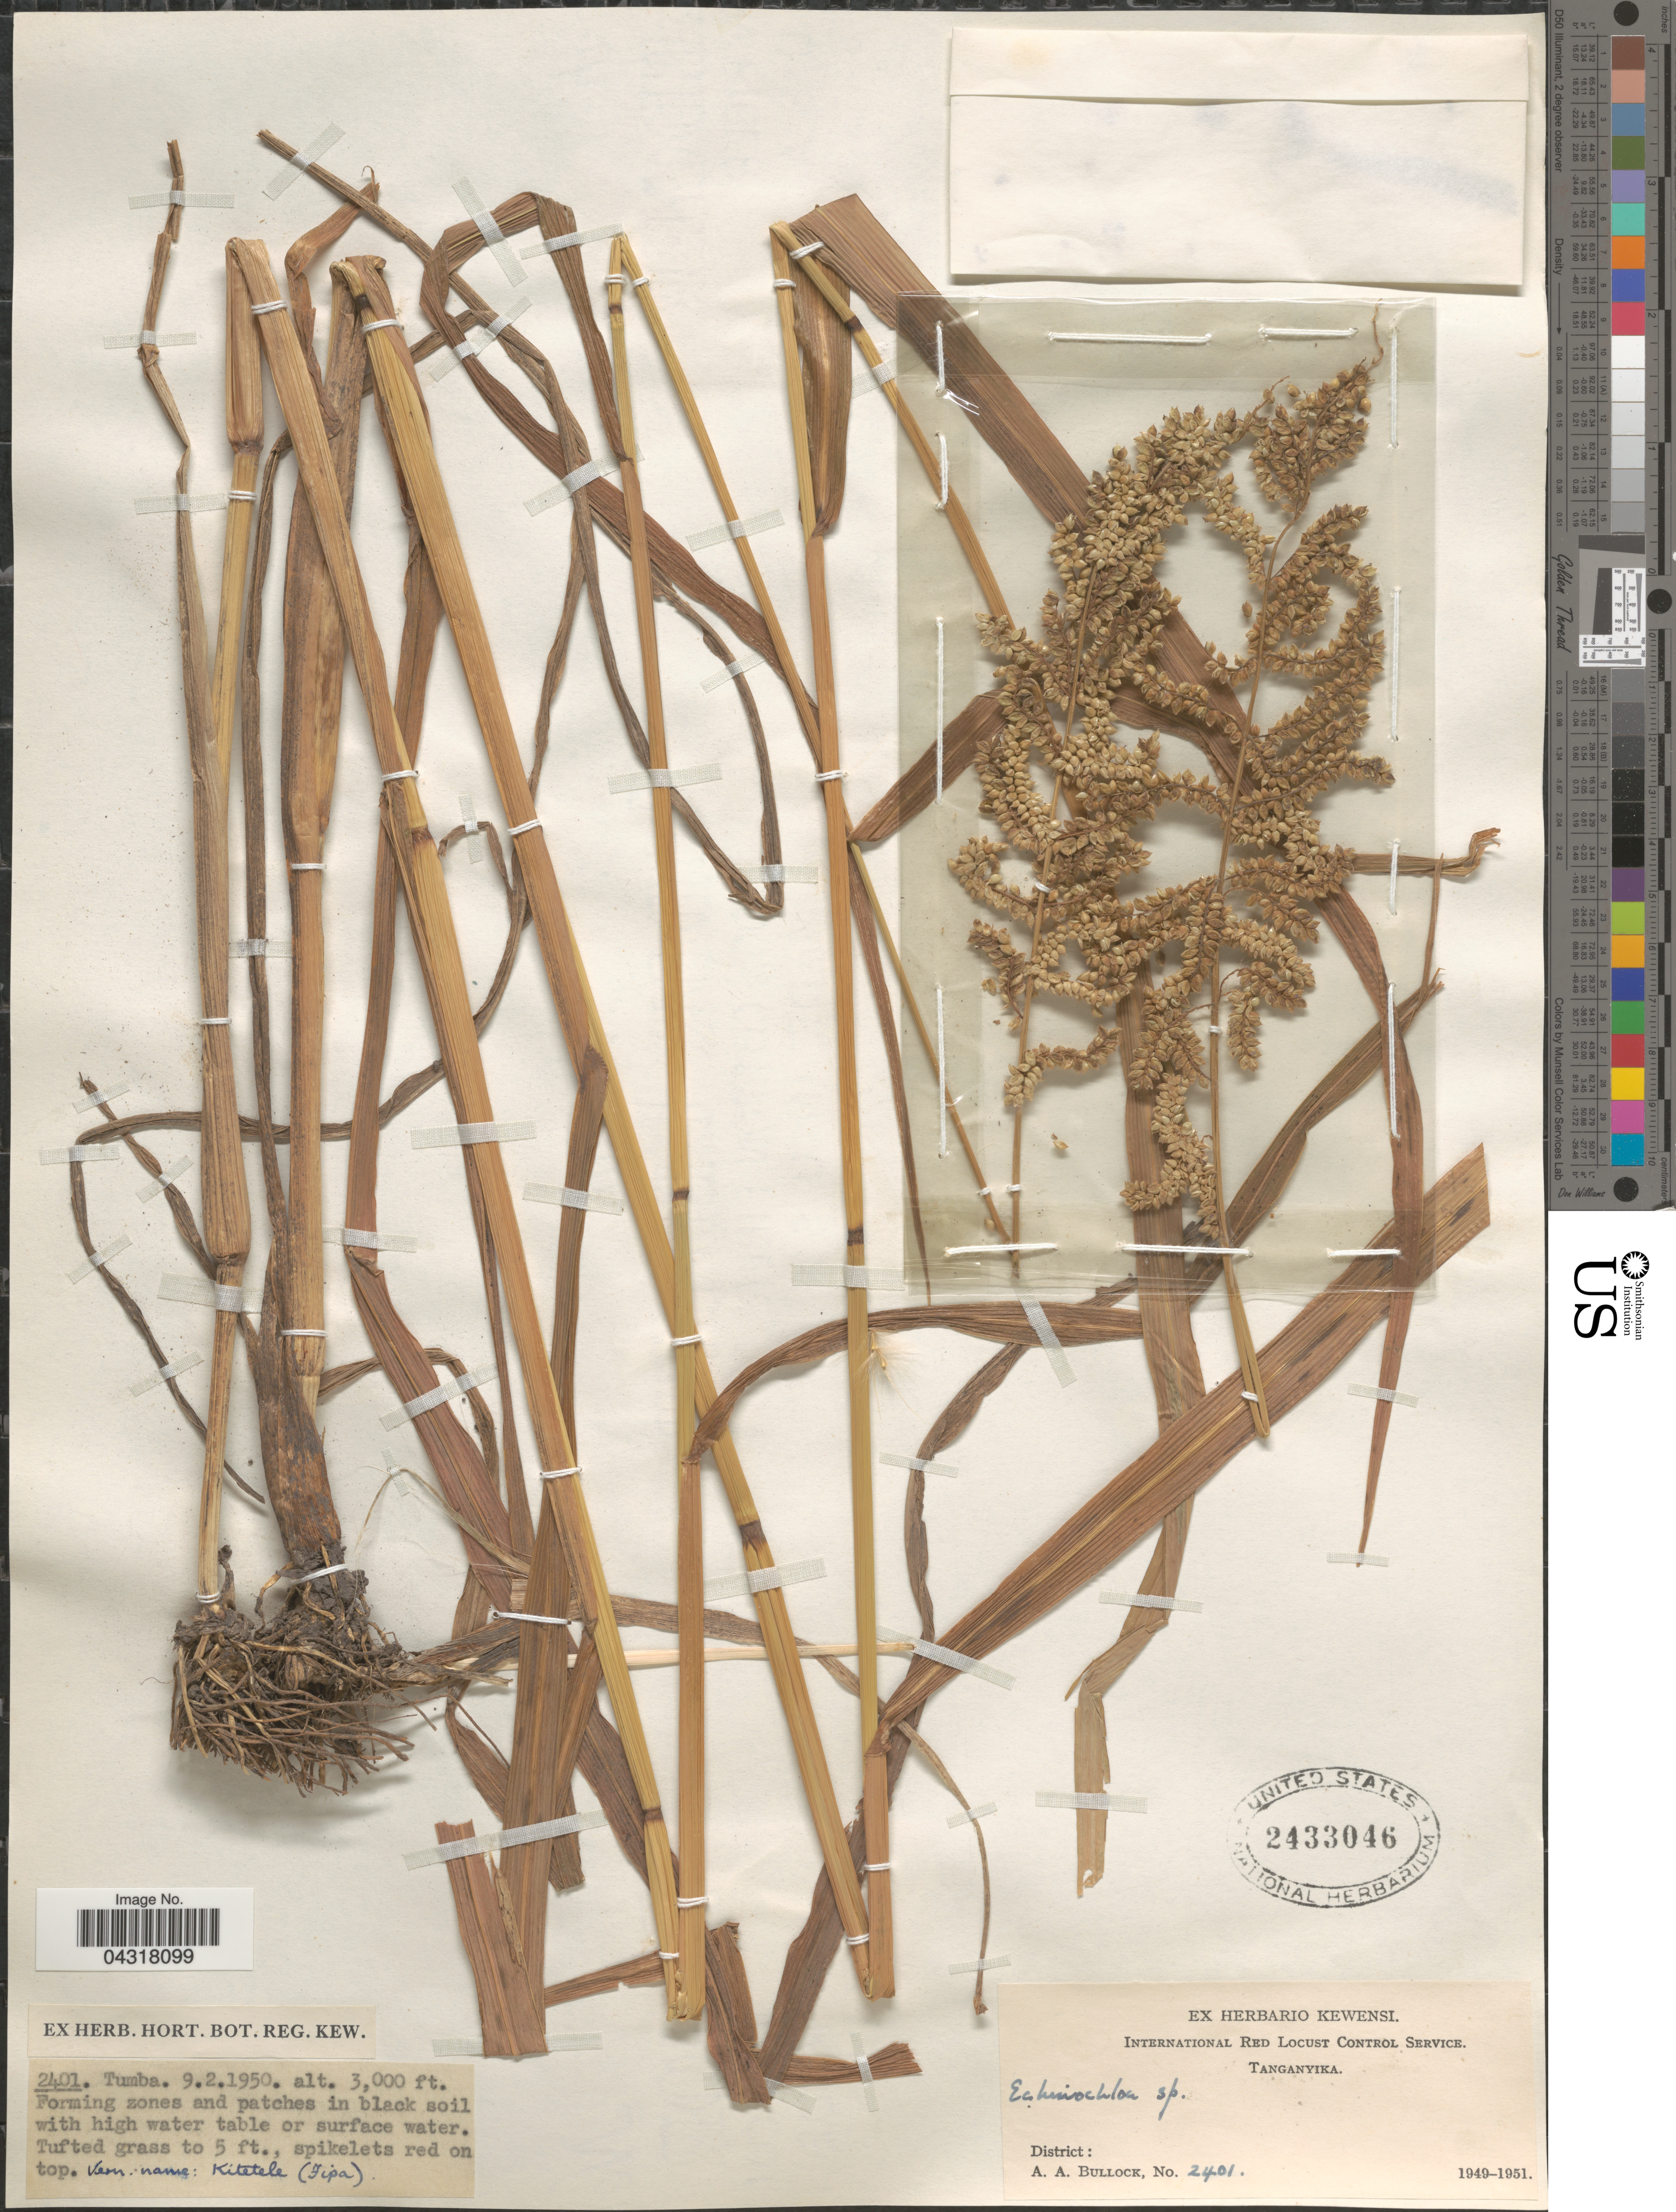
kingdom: Plantae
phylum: Tracheophyta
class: Liliopsida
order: Poales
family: Poaceae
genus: Echinochloa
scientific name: Echinochloa sp.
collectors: A. Bullock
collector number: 2401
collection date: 1950-02-09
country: Tanzania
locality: Tumba. Tanganyika [unsure placement].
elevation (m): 914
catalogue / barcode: US 2433046